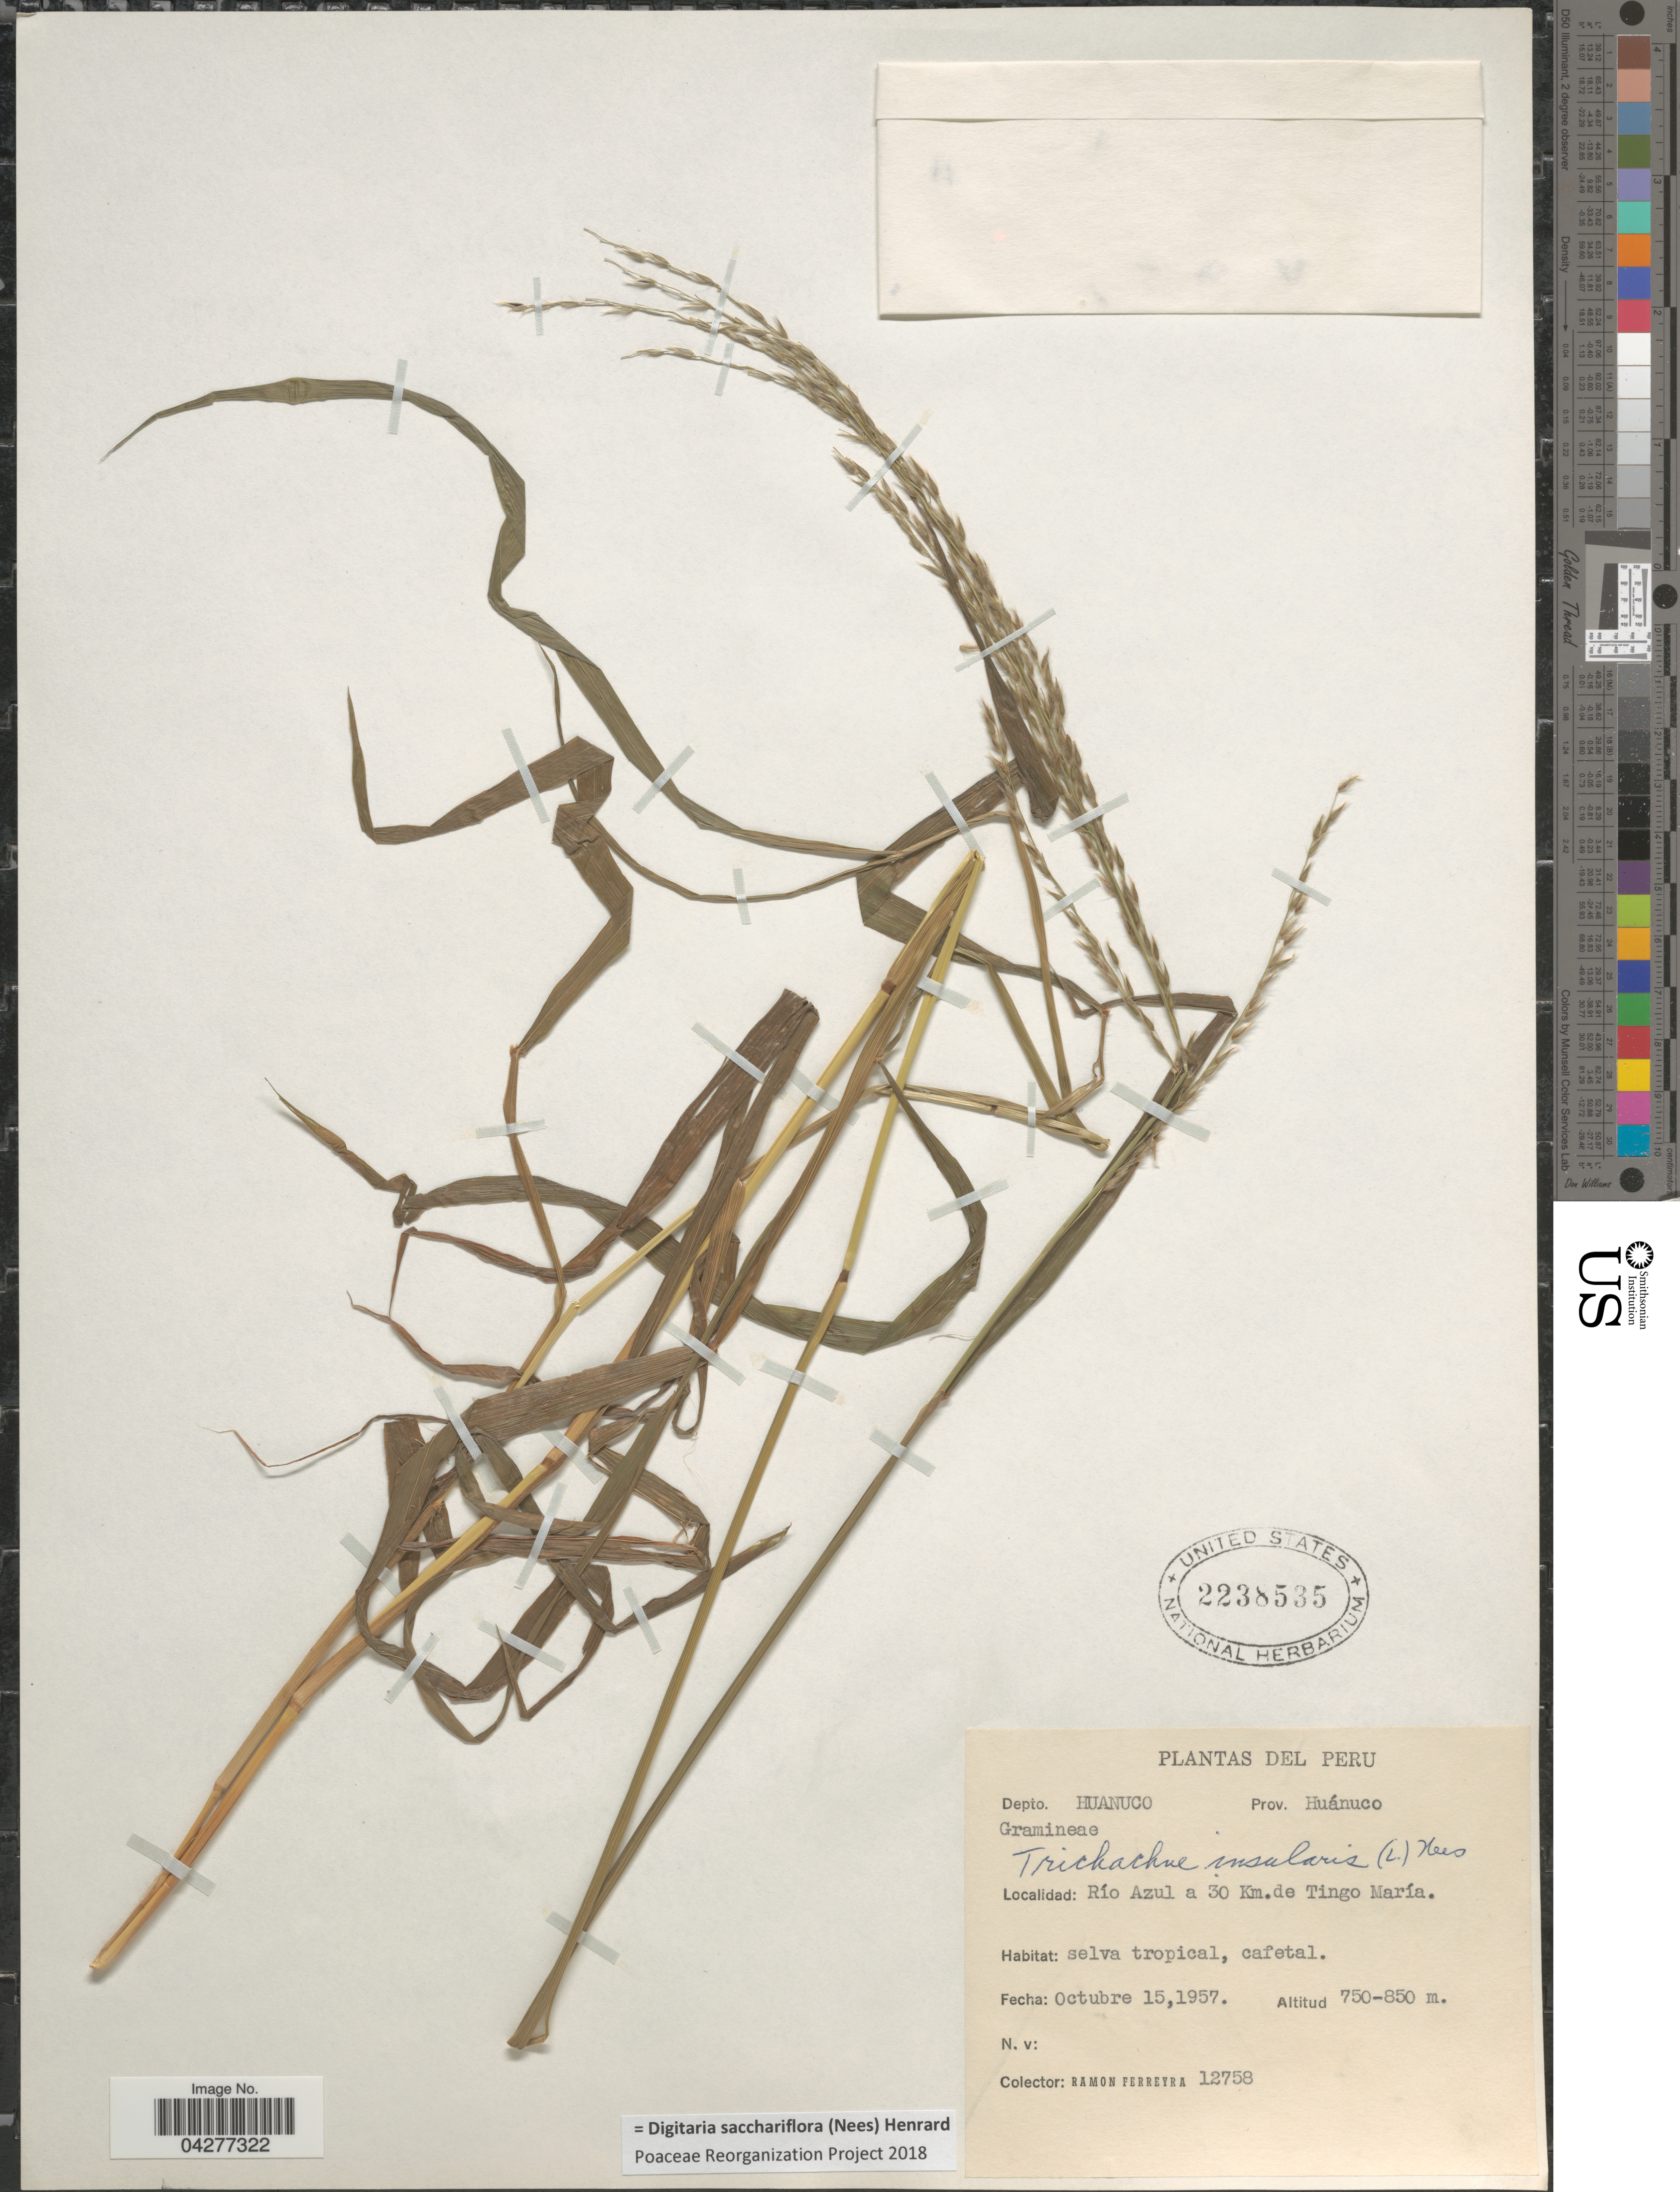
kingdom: Plantae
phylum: Tracheophyta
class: Liliopsida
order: Poales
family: Poaceae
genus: Digitaria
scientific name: Digitaria sacchariflora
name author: (Nees) Henr.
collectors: R. A. Ferreyra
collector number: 12758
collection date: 1957-10-15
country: Peru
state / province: Huánuco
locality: Depto. Huanuco. Río Azul a 30 Km. de Tingo María.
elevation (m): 750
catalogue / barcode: US 2238535